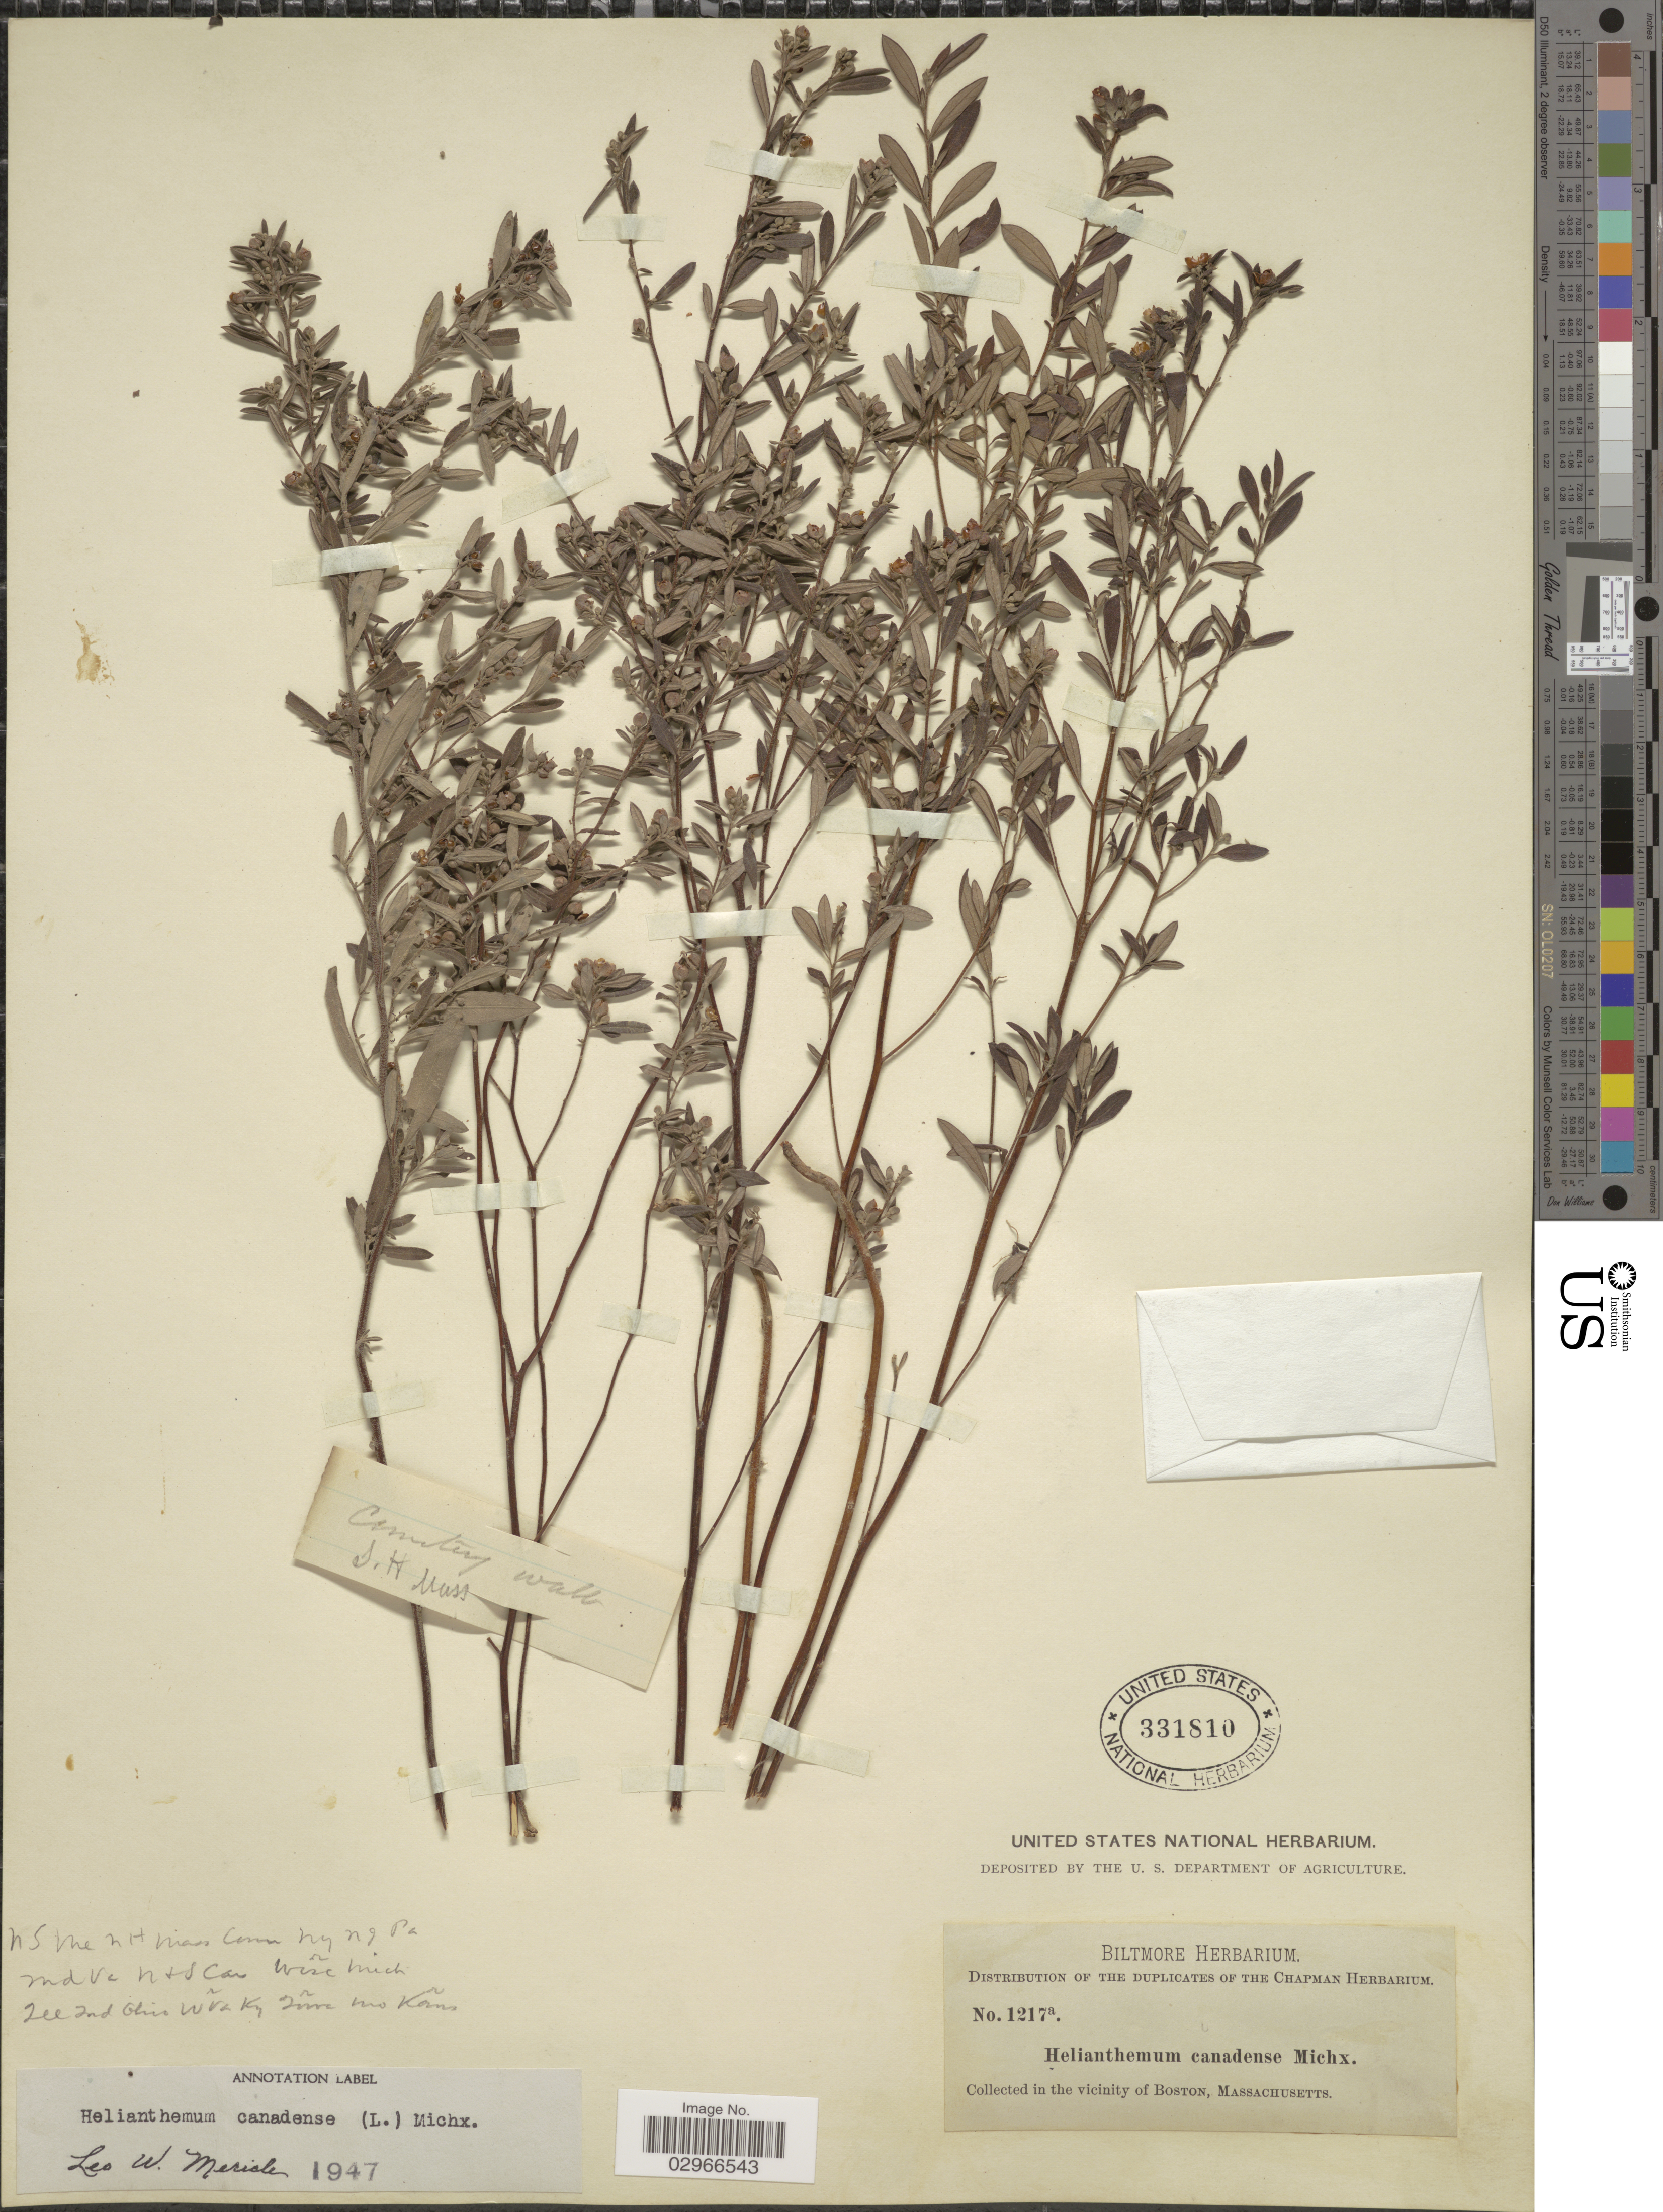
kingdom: Plantae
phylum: Tracheophyta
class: Magnoliopsida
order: Malvales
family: Cistaceae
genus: Helianthemum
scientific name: Helianthemum canadense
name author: (L.) Michx.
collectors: ex herb. Biltmore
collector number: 1217a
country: United States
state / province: Massachusetts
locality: Vicinity of Boston.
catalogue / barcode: US 331810